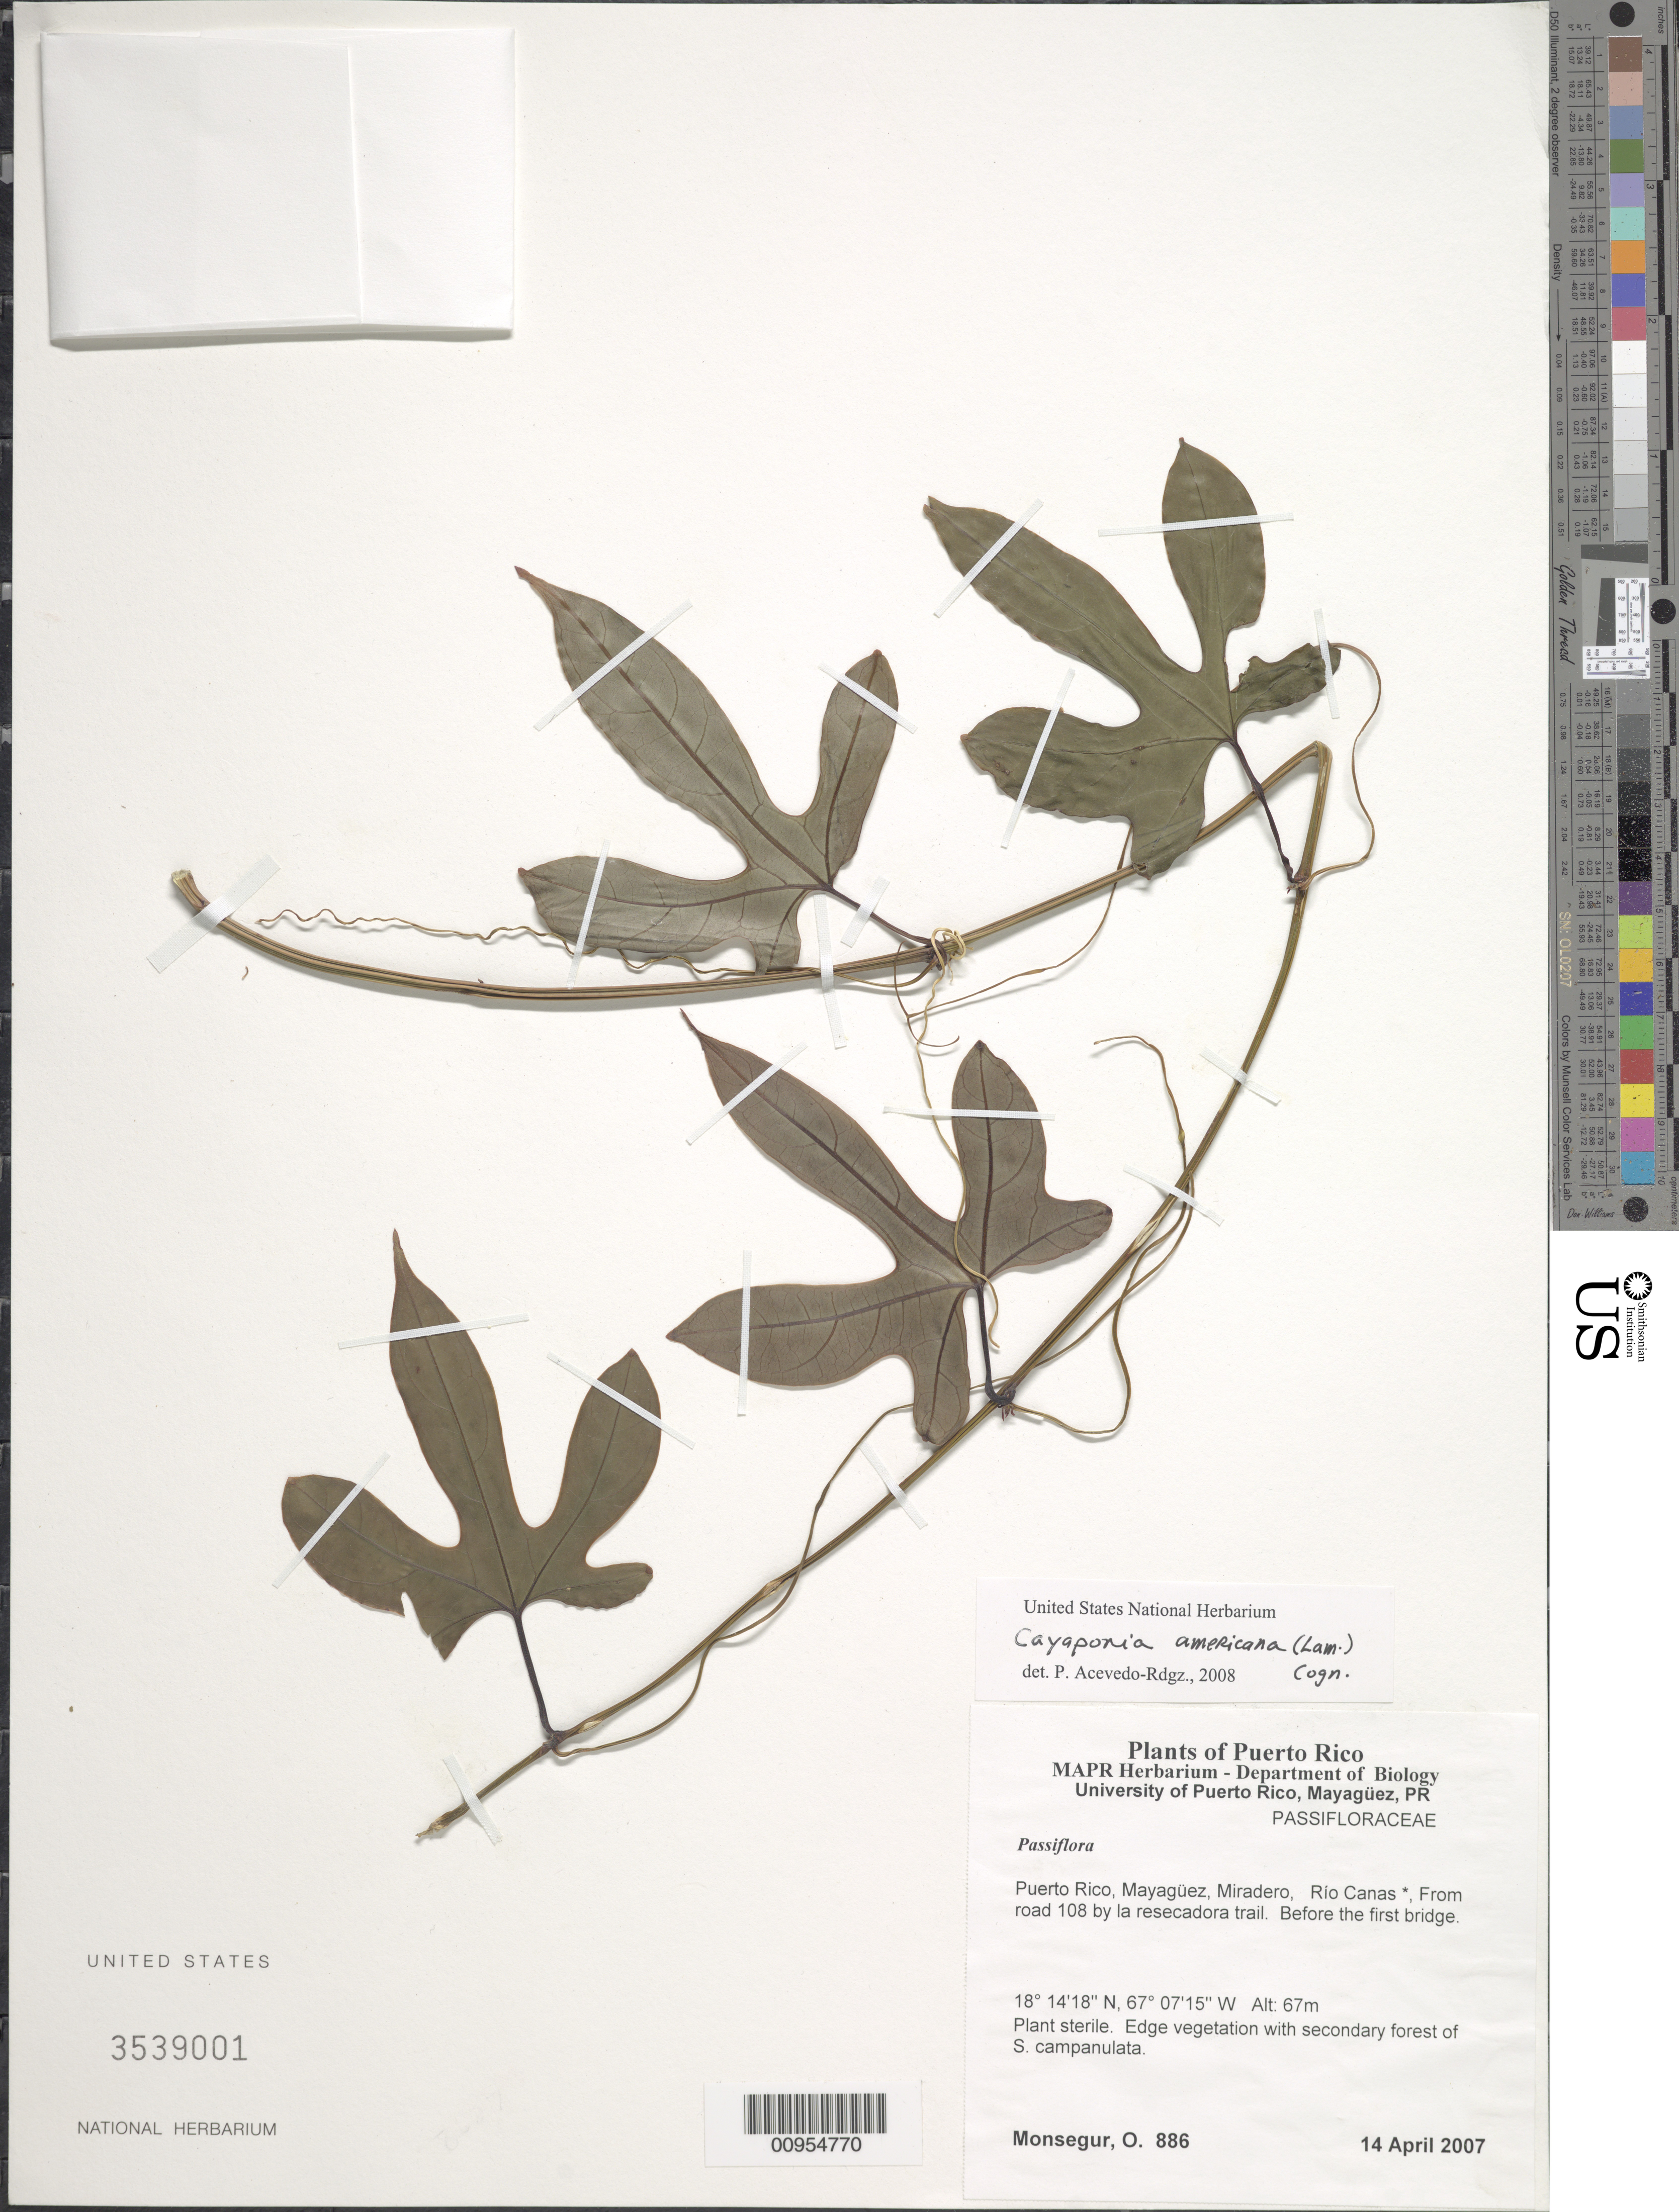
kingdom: Plantae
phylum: Tracheophyta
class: Magnoliopsida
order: Cucurbitales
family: Cucurbitaceae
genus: Cayaponia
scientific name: Cayaponia americana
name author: (Lam.) Cogn.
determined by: Acevedo-Rodríguez, P., (BOT), Smithsonian Institution - National Museum of Natural History (UNITED STATES)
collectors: O. Monsegur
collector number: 886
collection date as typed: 14 Apr 2007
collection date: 2007-04-14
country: Puerto Rico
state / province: Mayagüez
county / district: Miradero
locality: Río Canas. From road 108 by la resecadora trail. Before the first bridge.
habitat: Edge vegetation with secondary forest of S. campanulata.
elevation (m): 67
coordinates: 18.14179, 67.07151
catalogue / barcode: US 3539001